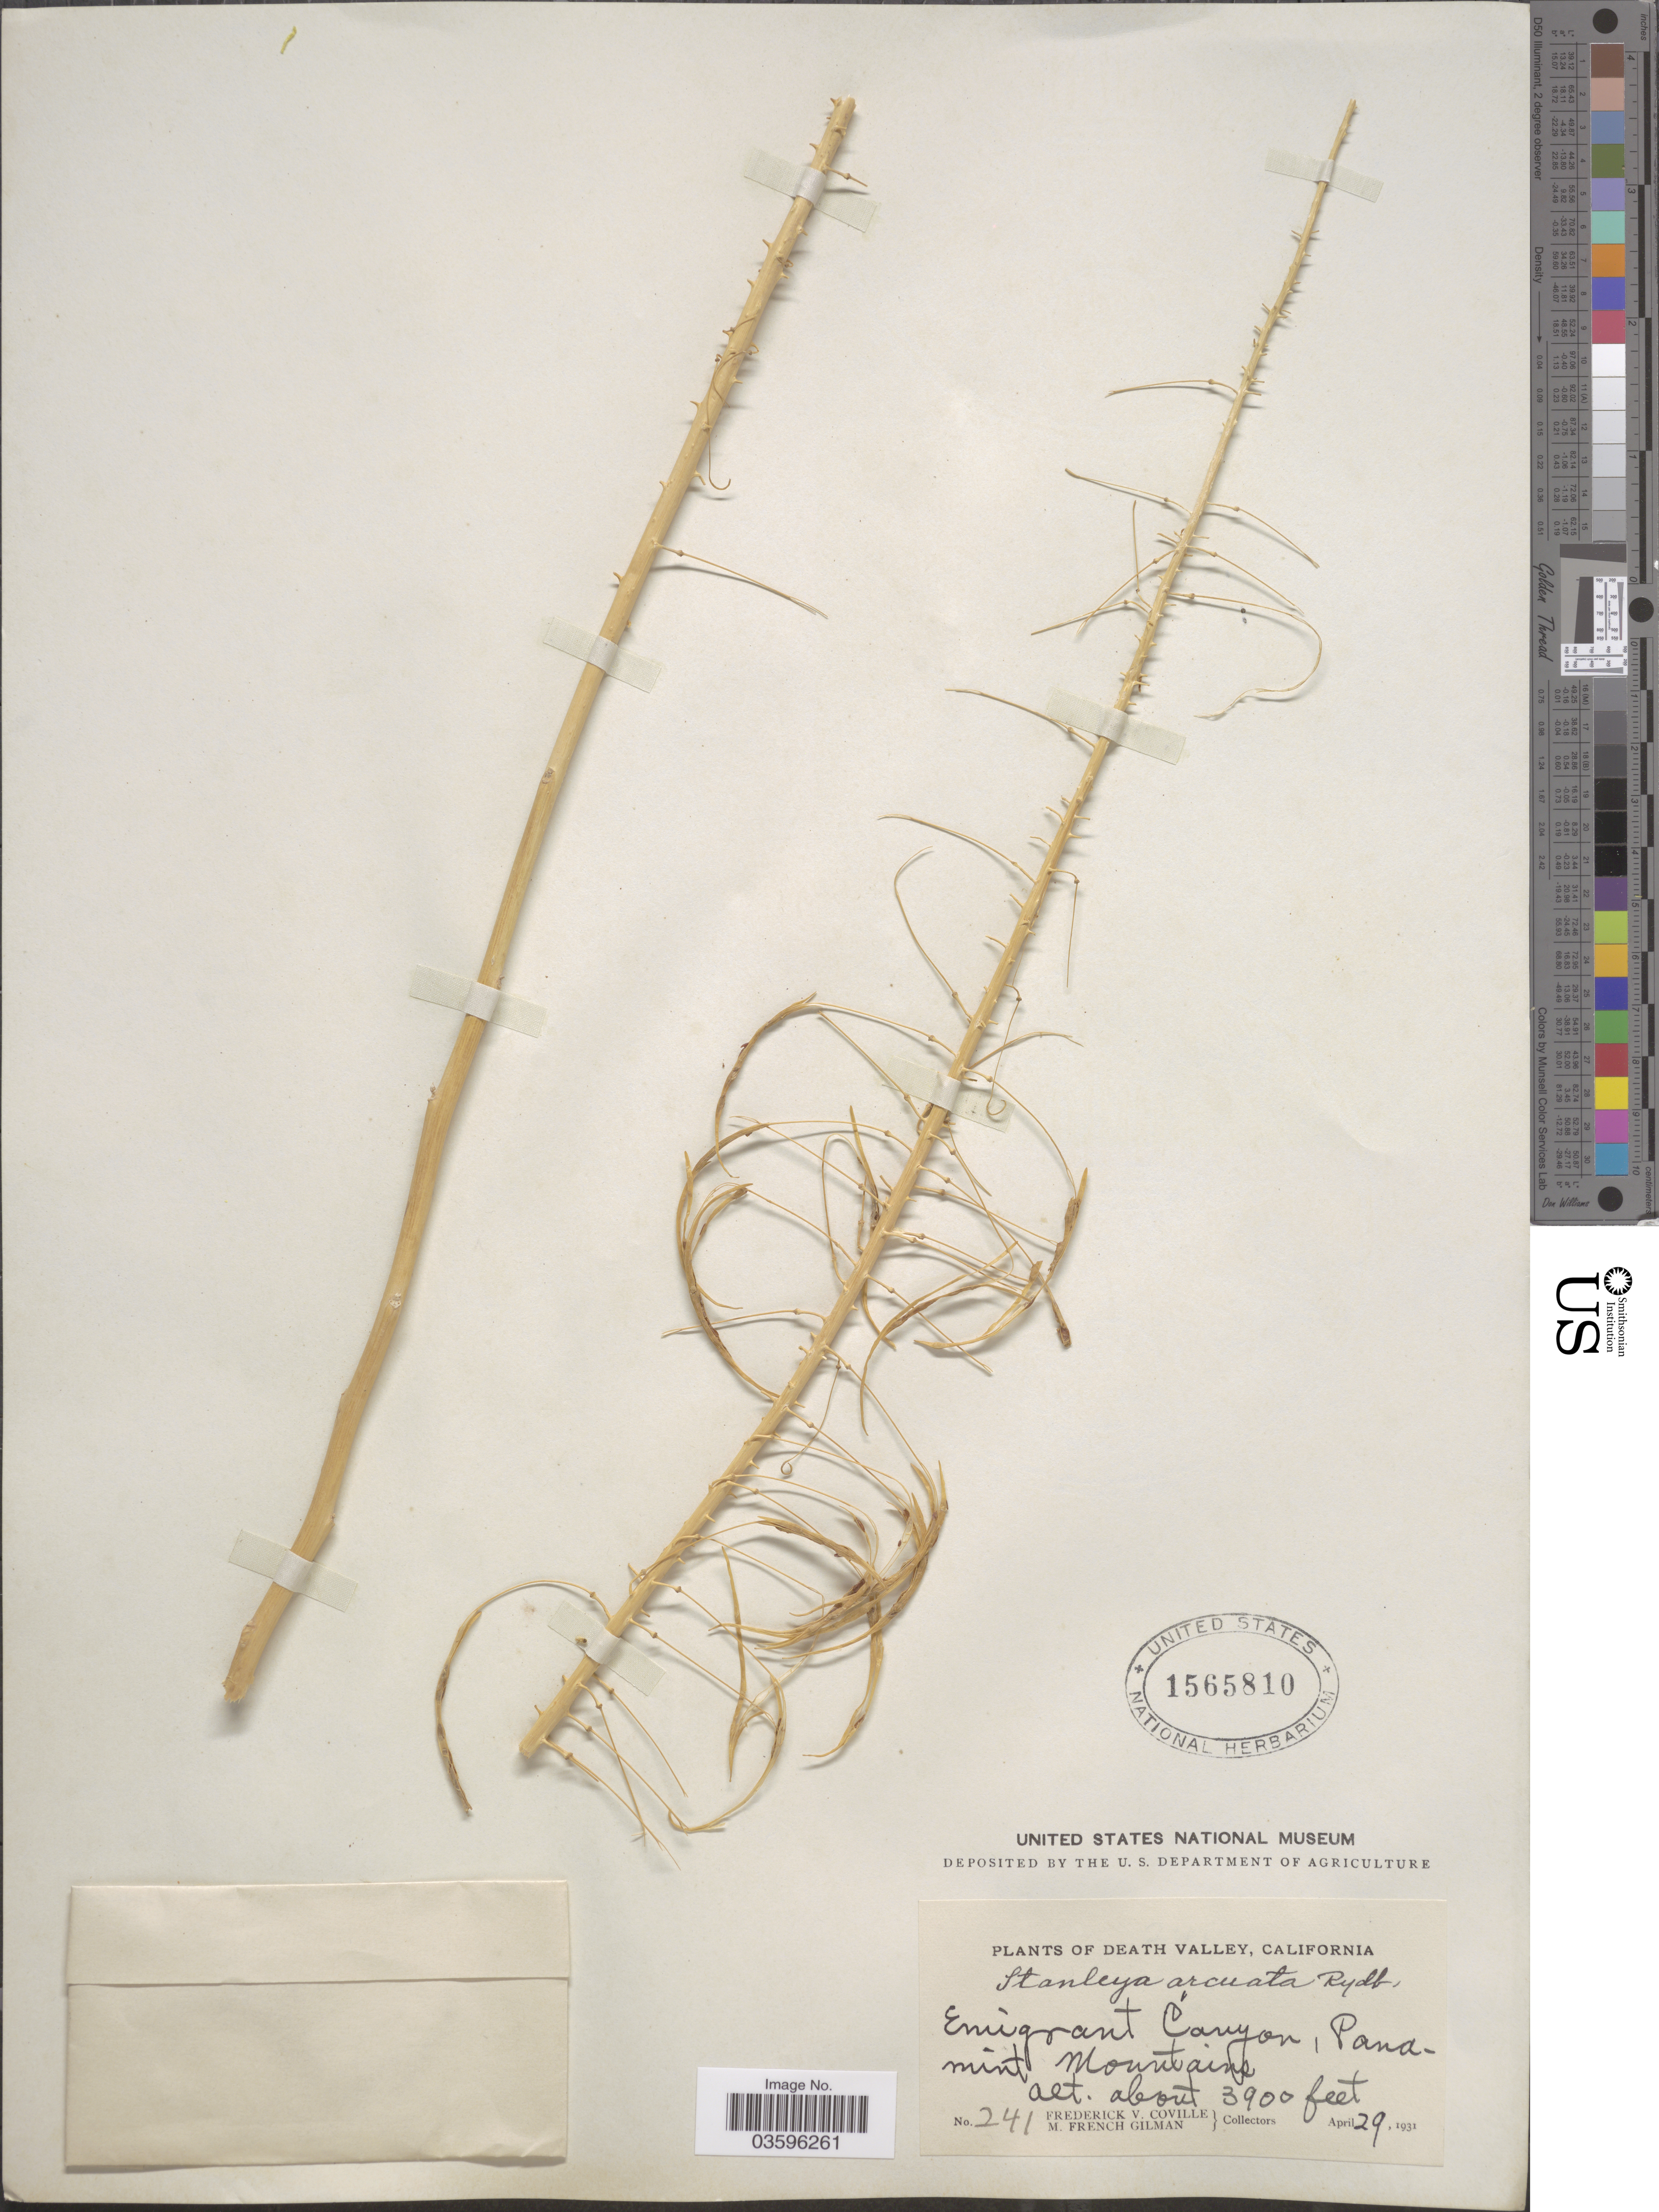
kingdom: Plantae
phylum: Tracheophyta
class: Magnoliopsida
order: Brassicales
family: Brassicaceae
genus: Stanleya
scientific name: Stanleya pinnata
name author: (Pursh) Britton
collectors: F. V. Coville & M. F. Gilman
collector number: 241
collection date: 1931-04-29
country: United States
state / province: California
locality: Death Valley. Emigrant Canyon, Panamint Mountains.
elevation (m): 1189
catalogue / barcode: US 1565810